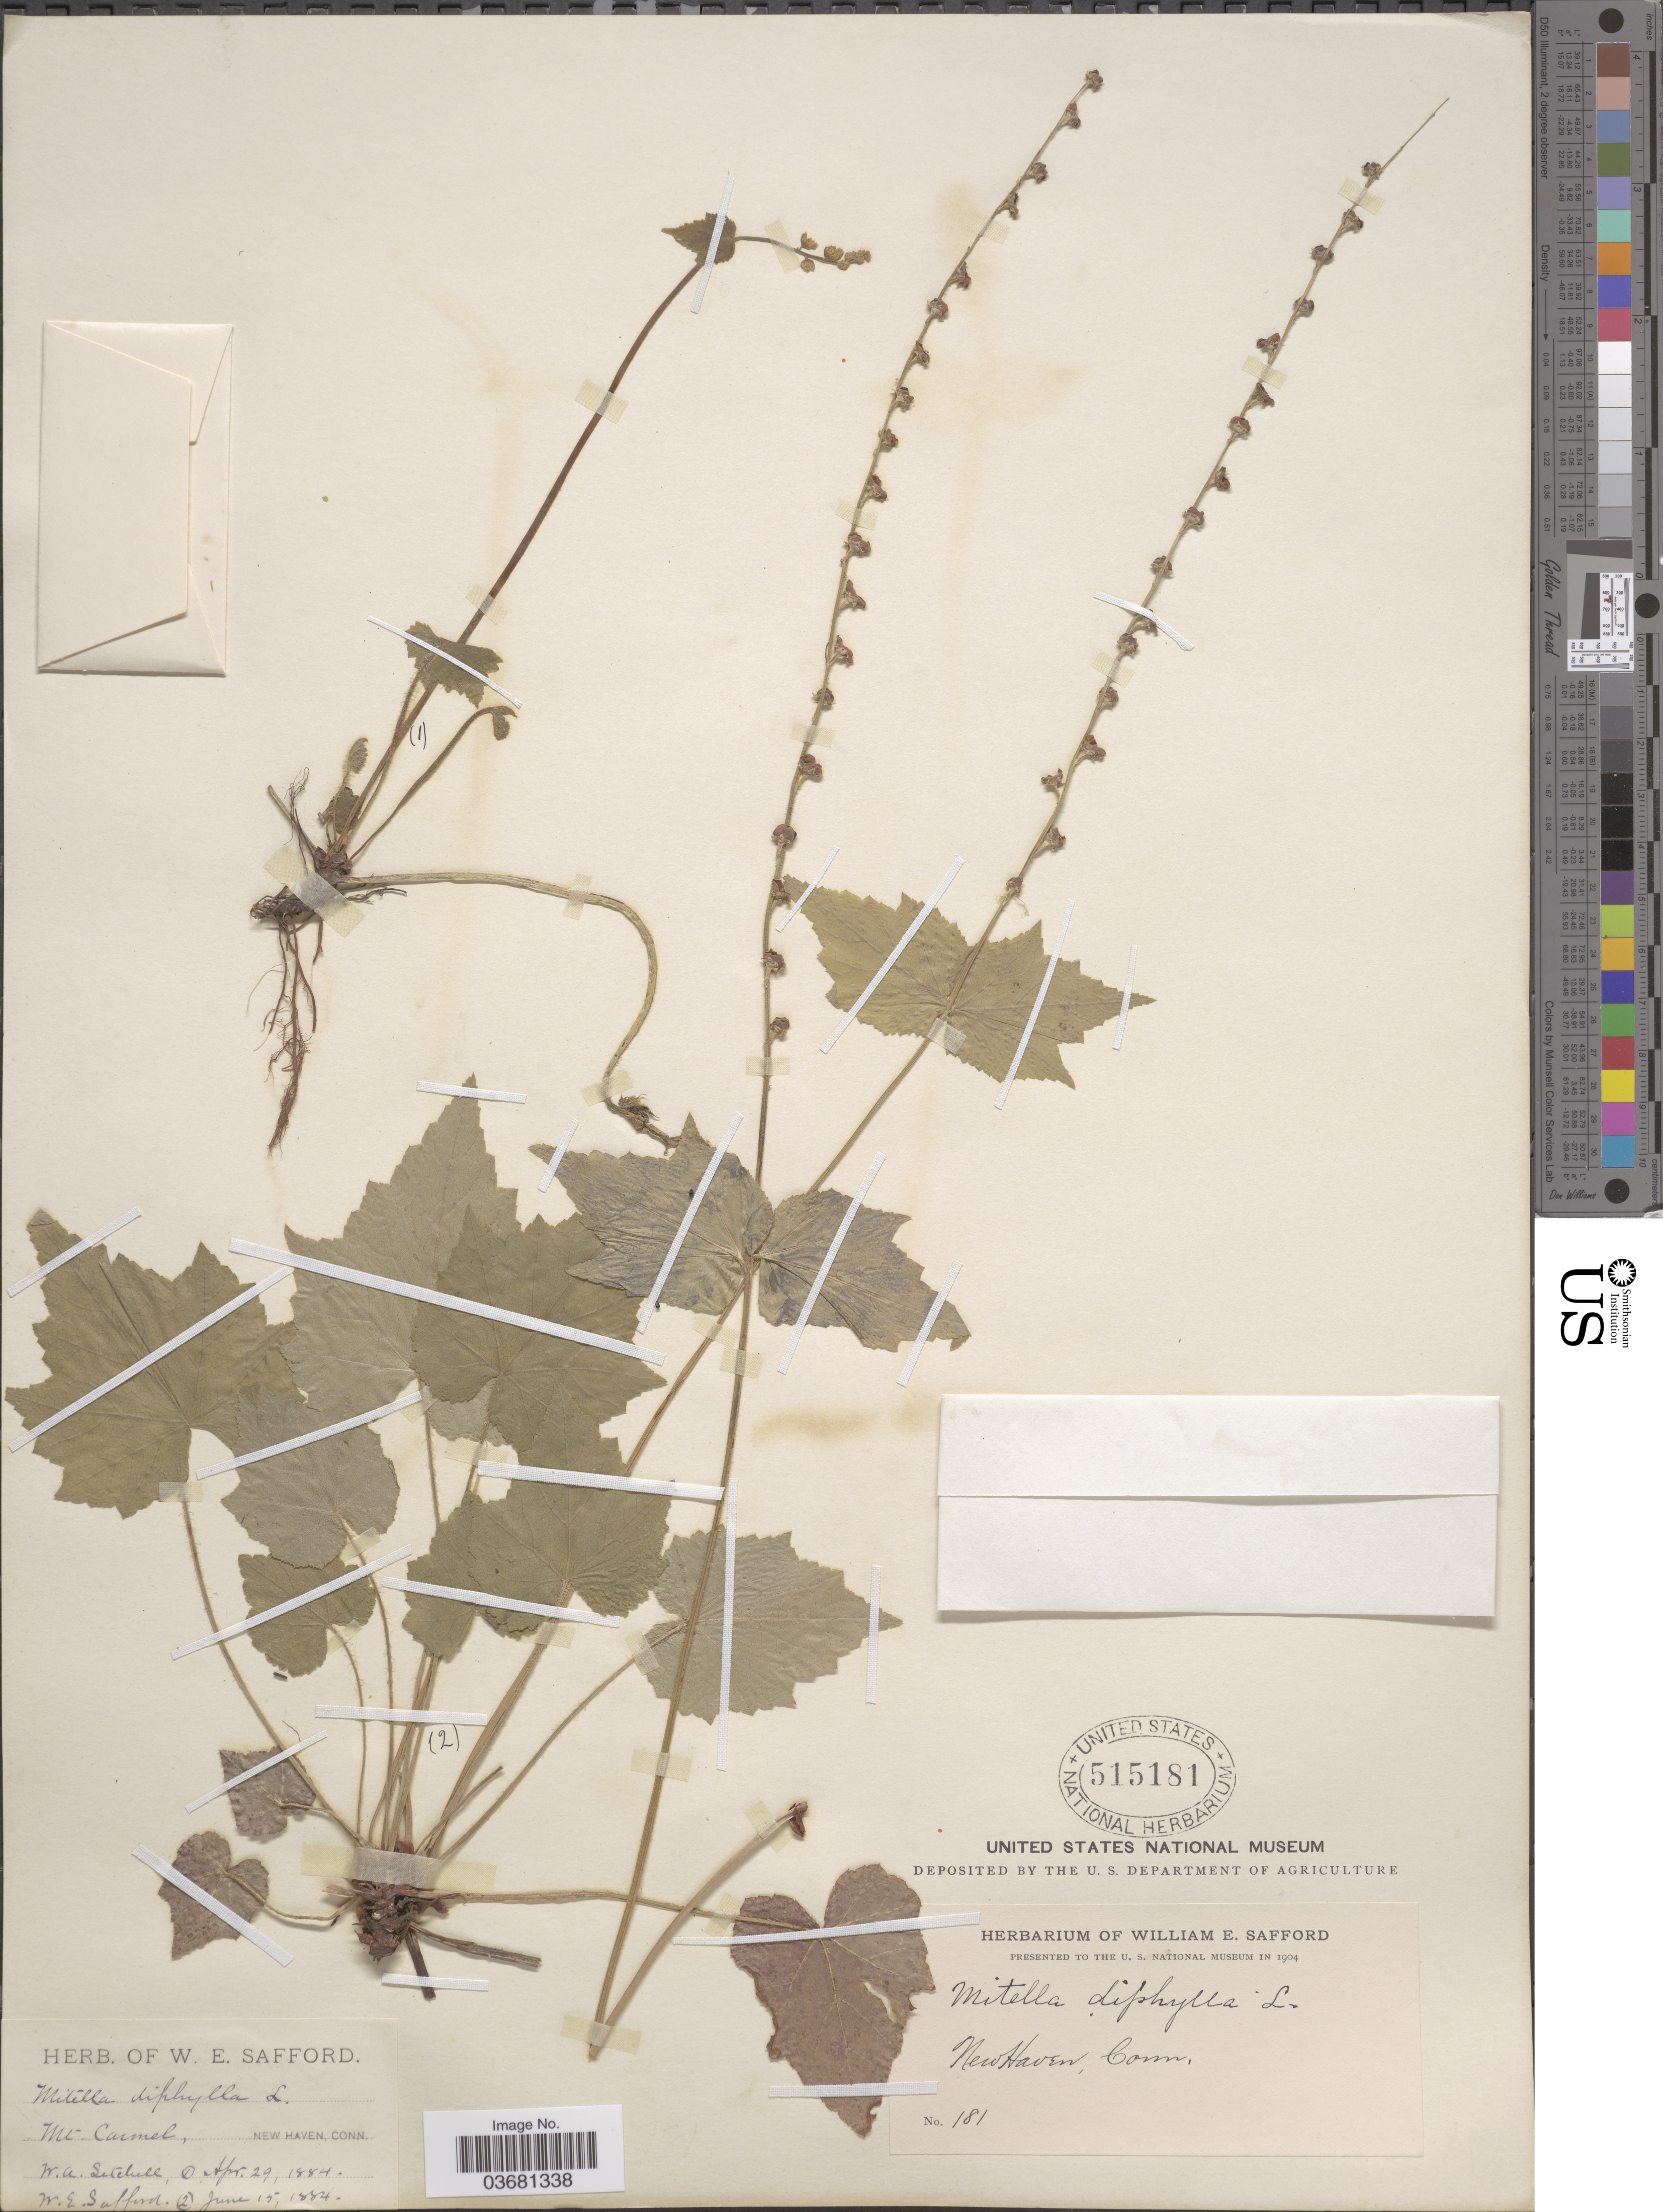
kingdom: Plantae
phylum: Tracheophyta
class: Magnoliopsida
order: Saxifragales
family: Saxifragaceae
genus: Mitella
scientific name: Mitella diphylla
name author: L.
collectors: W. Setchell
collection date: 1884-04-29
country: United States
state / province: Connecticut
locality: Mt. Carmel, New Haven.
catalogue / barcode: US 515181